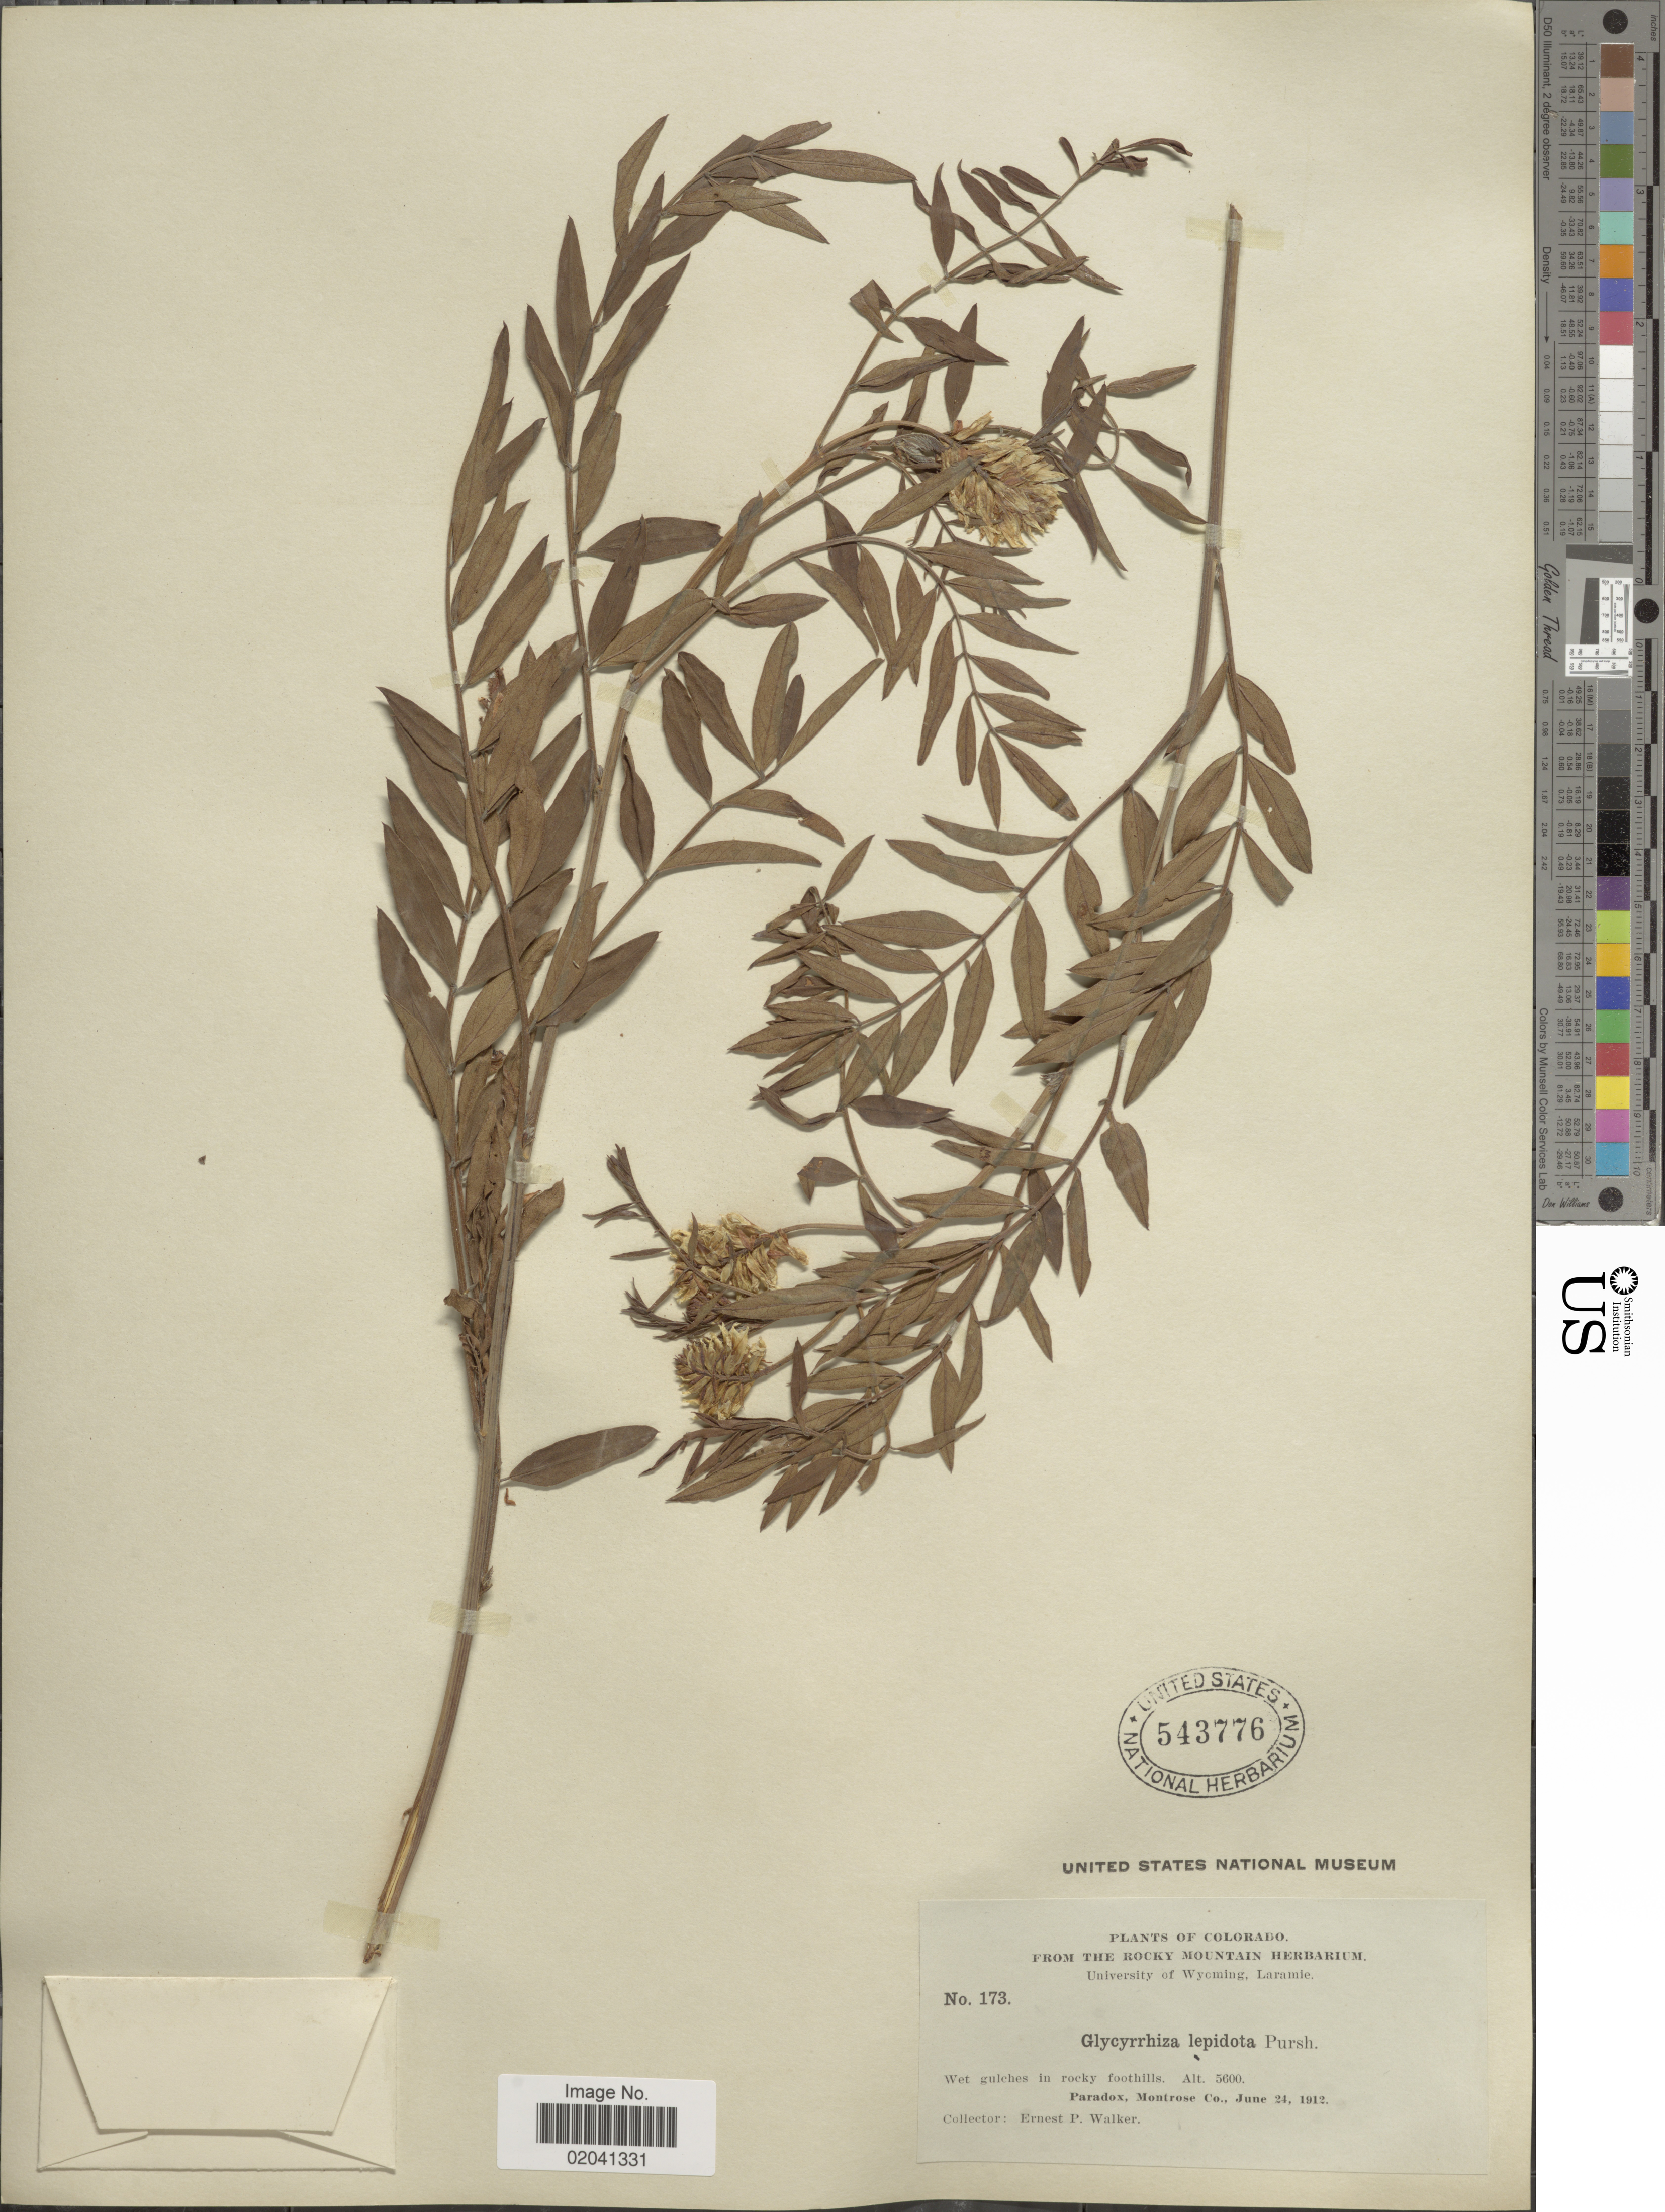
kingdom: Plantae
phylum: Tracheophyta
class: Magnoliopsida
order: Fabales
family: Fabaceae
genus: Glycyrrhiza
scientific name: Glycyrrhiza lepidota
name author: Pursh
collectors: E. P. Walker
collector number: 173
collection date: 1912-06-24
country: United States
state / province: Colorado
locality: Paradox, Montrose Co.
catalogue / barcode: US 543776